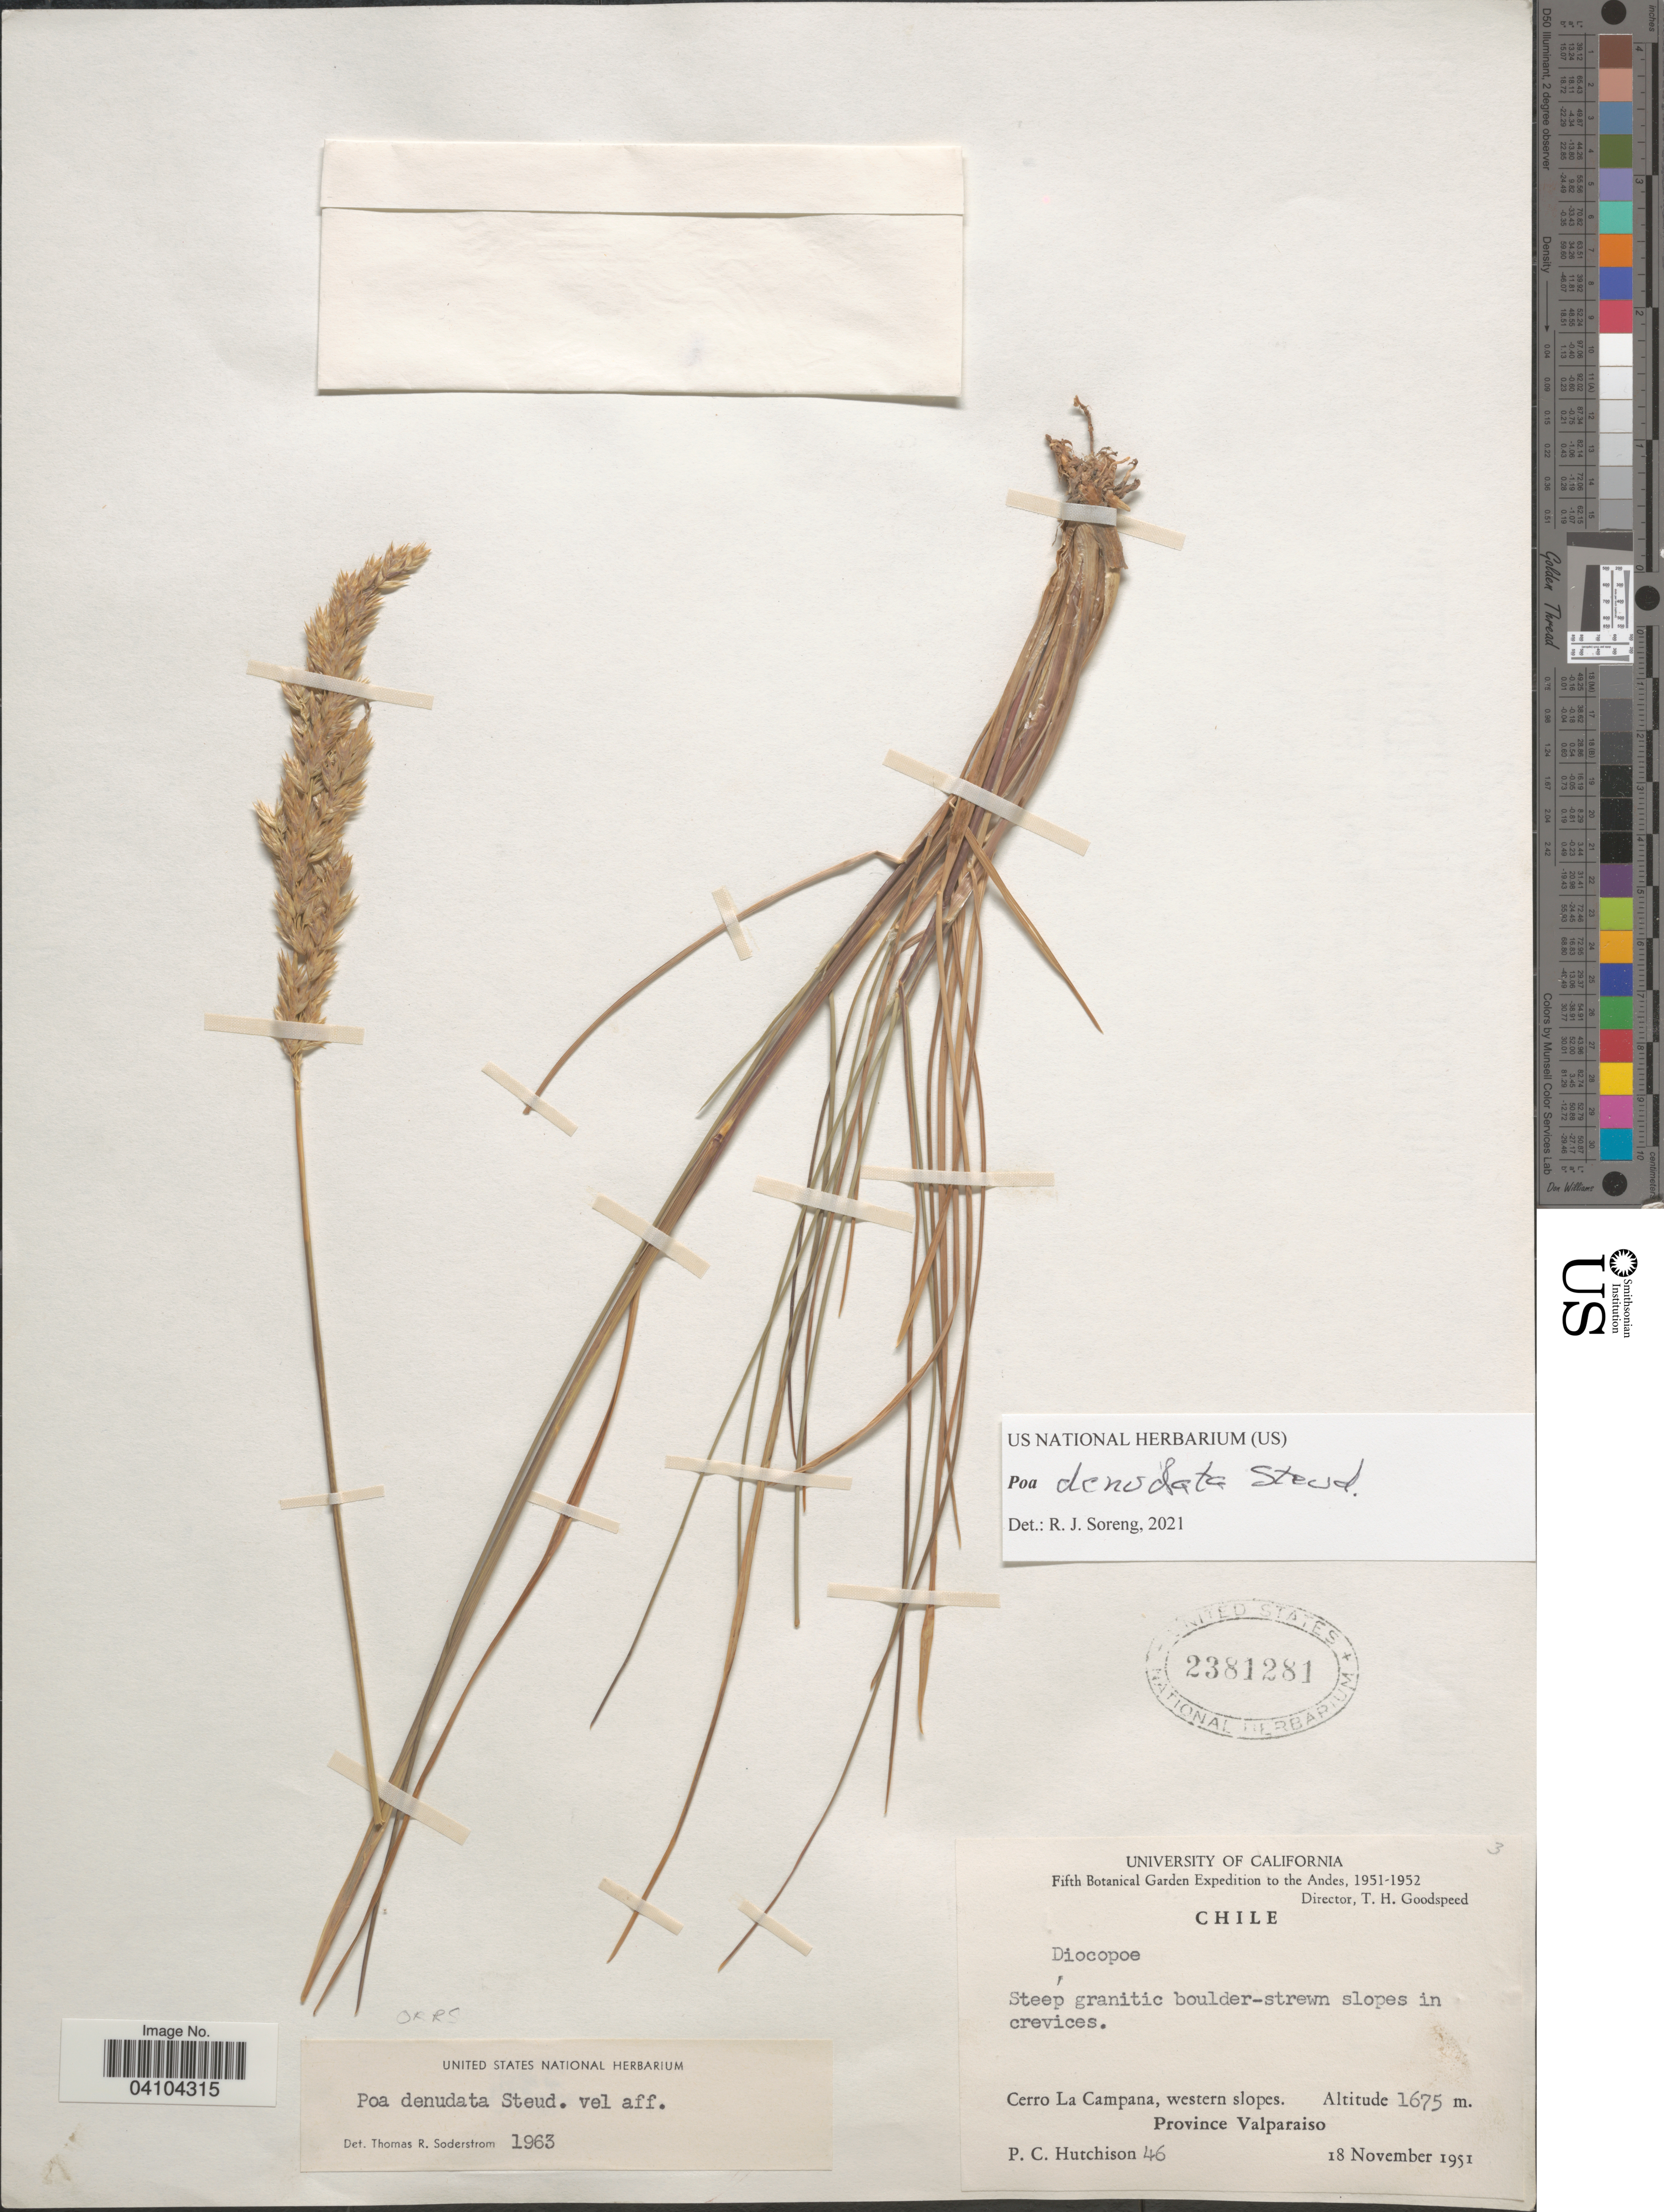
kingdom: Plantae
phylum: Tracheophyta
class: Liliopsida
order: Poales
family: Poaceae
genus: Poa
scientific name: Poa denudata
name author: Steud.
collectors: P. C. Hutchison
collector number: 46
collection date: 1951-11-18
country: Chile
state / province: Valparaíso (V)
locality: Fifth Botanical Garden Expedition to the Anes, 1951-1952. Cerro La Campana, western slopes.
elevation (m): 1675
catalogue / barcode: US 2381281